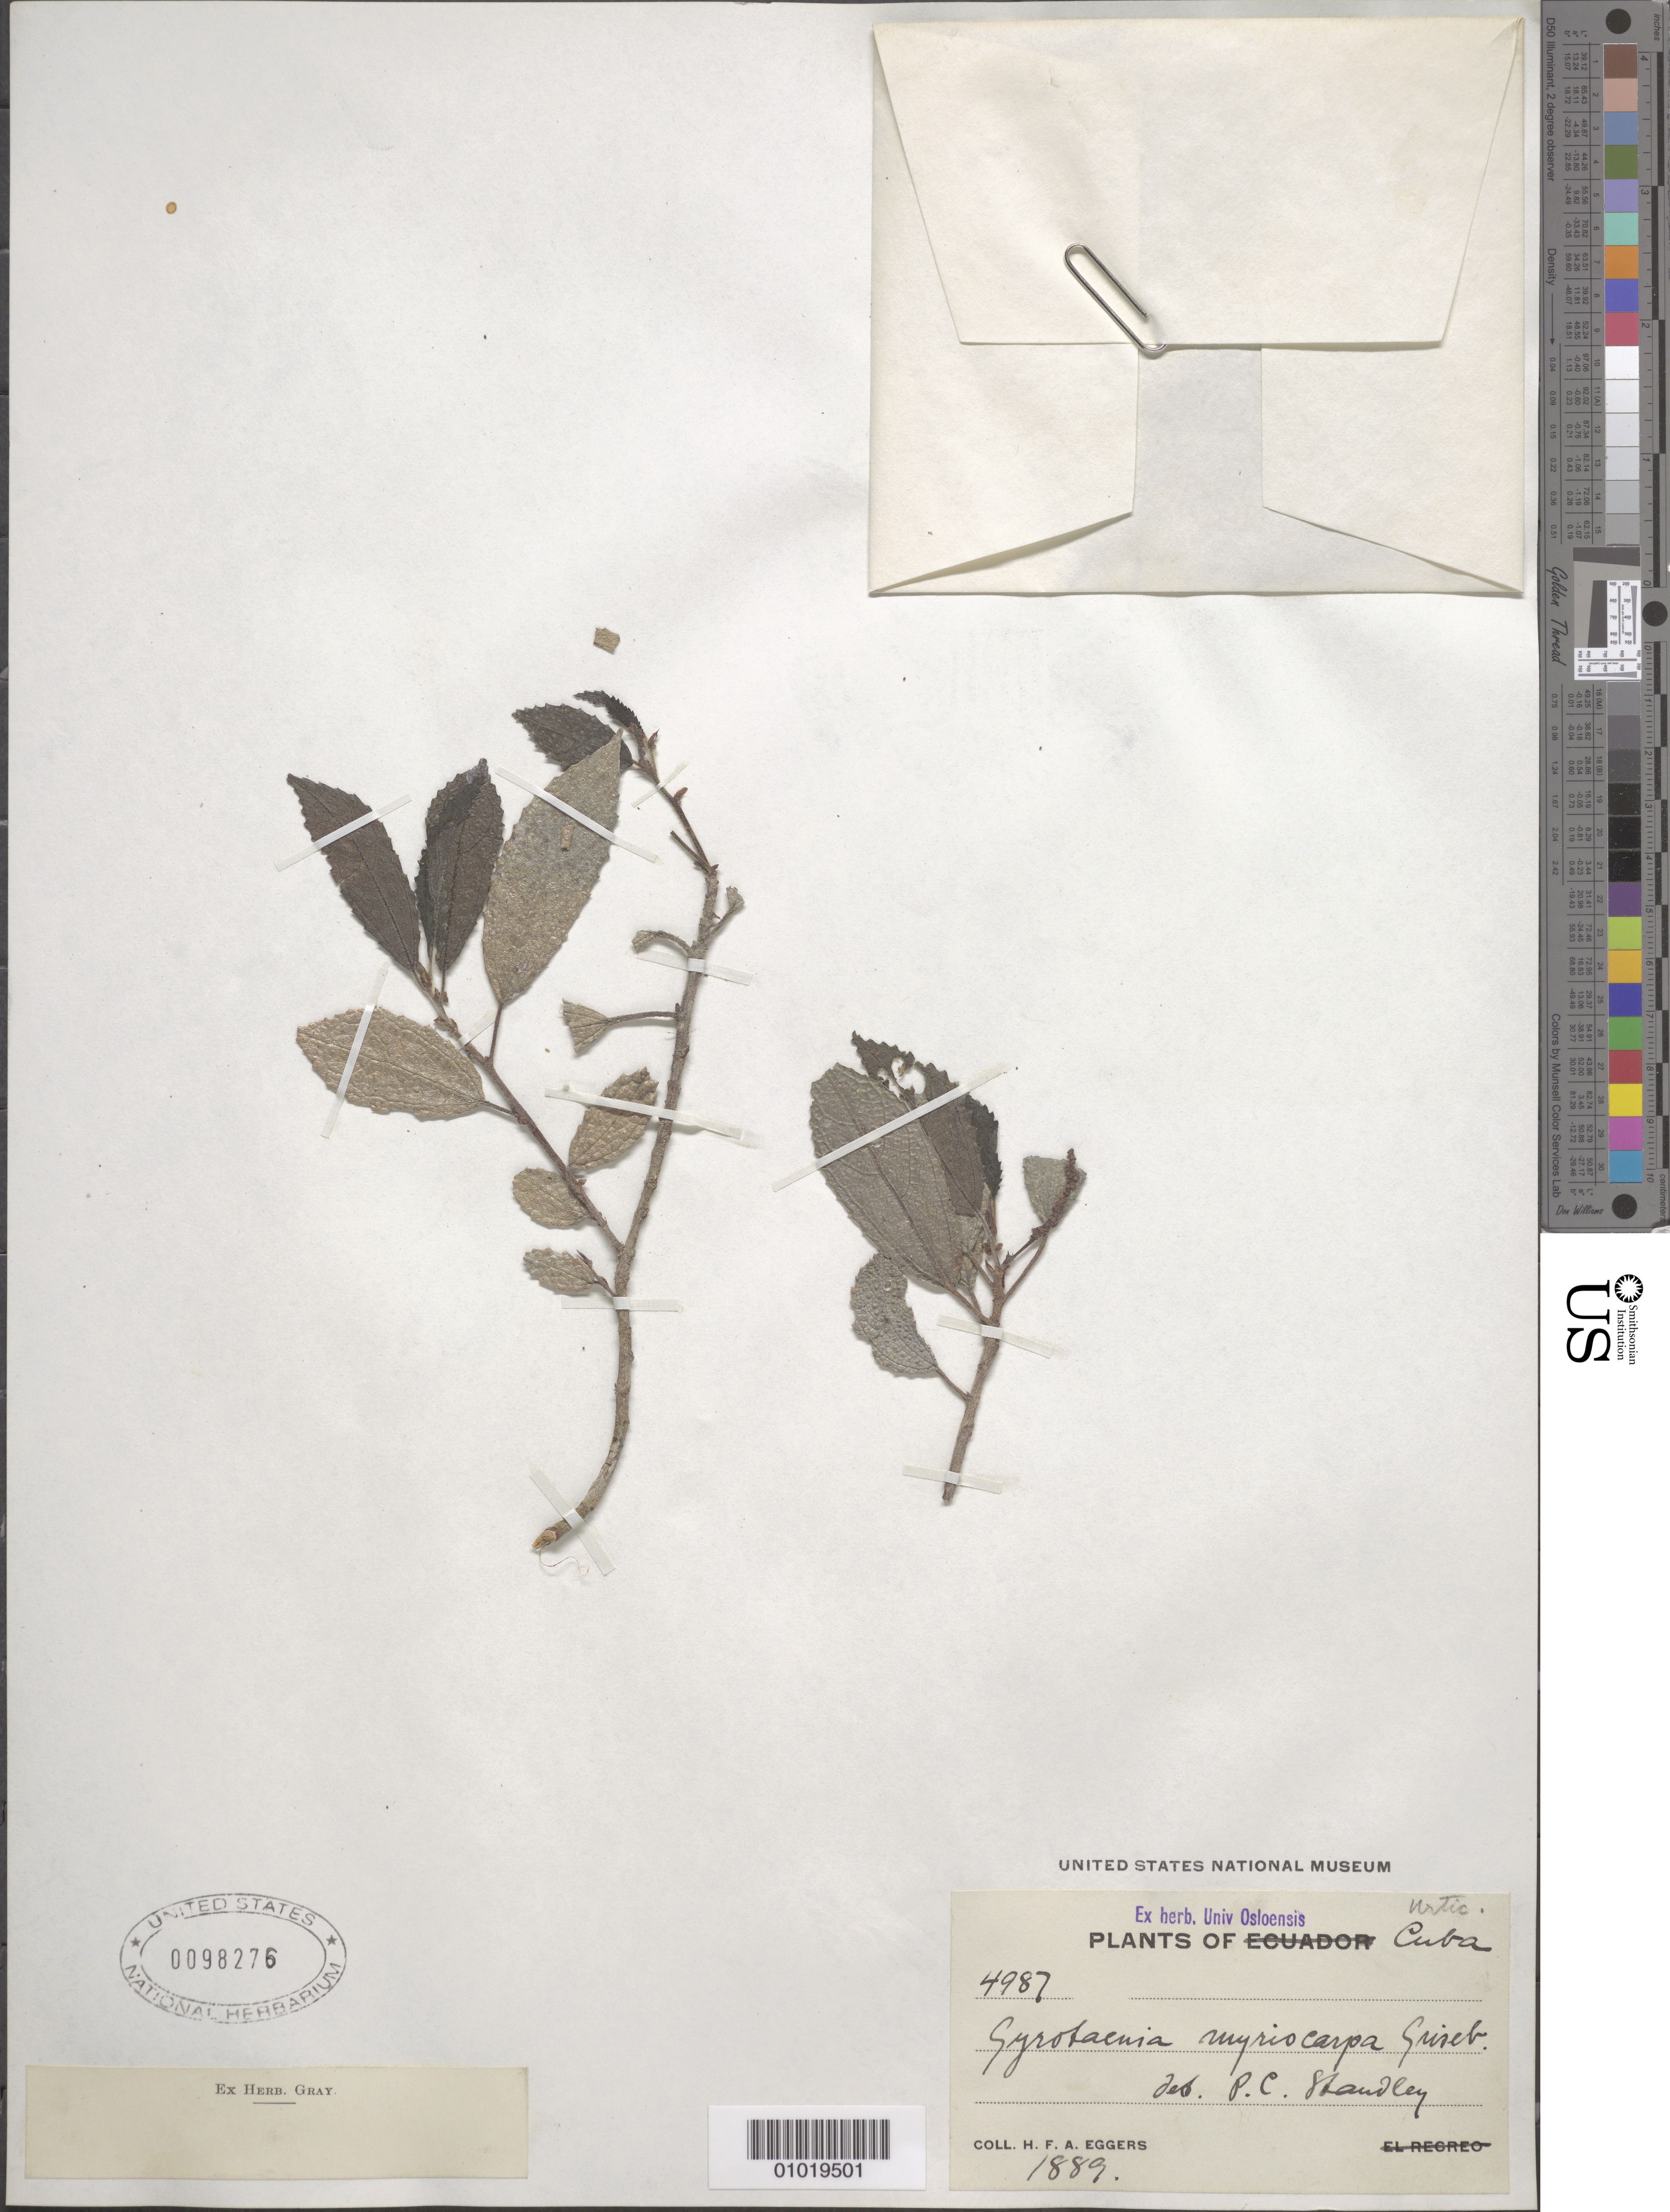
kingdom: Plantae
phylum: Tracheophyta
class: Magnoliopsida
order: Rosales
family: Urticaceae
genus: Gyrotaenia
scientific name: Gyrotaenia myriocarpa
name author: Griseb.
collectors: H. F. A. von Eggers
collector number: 4987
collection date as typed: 1889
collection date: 1889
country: Cuba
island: Cuba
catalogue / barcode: US 98276